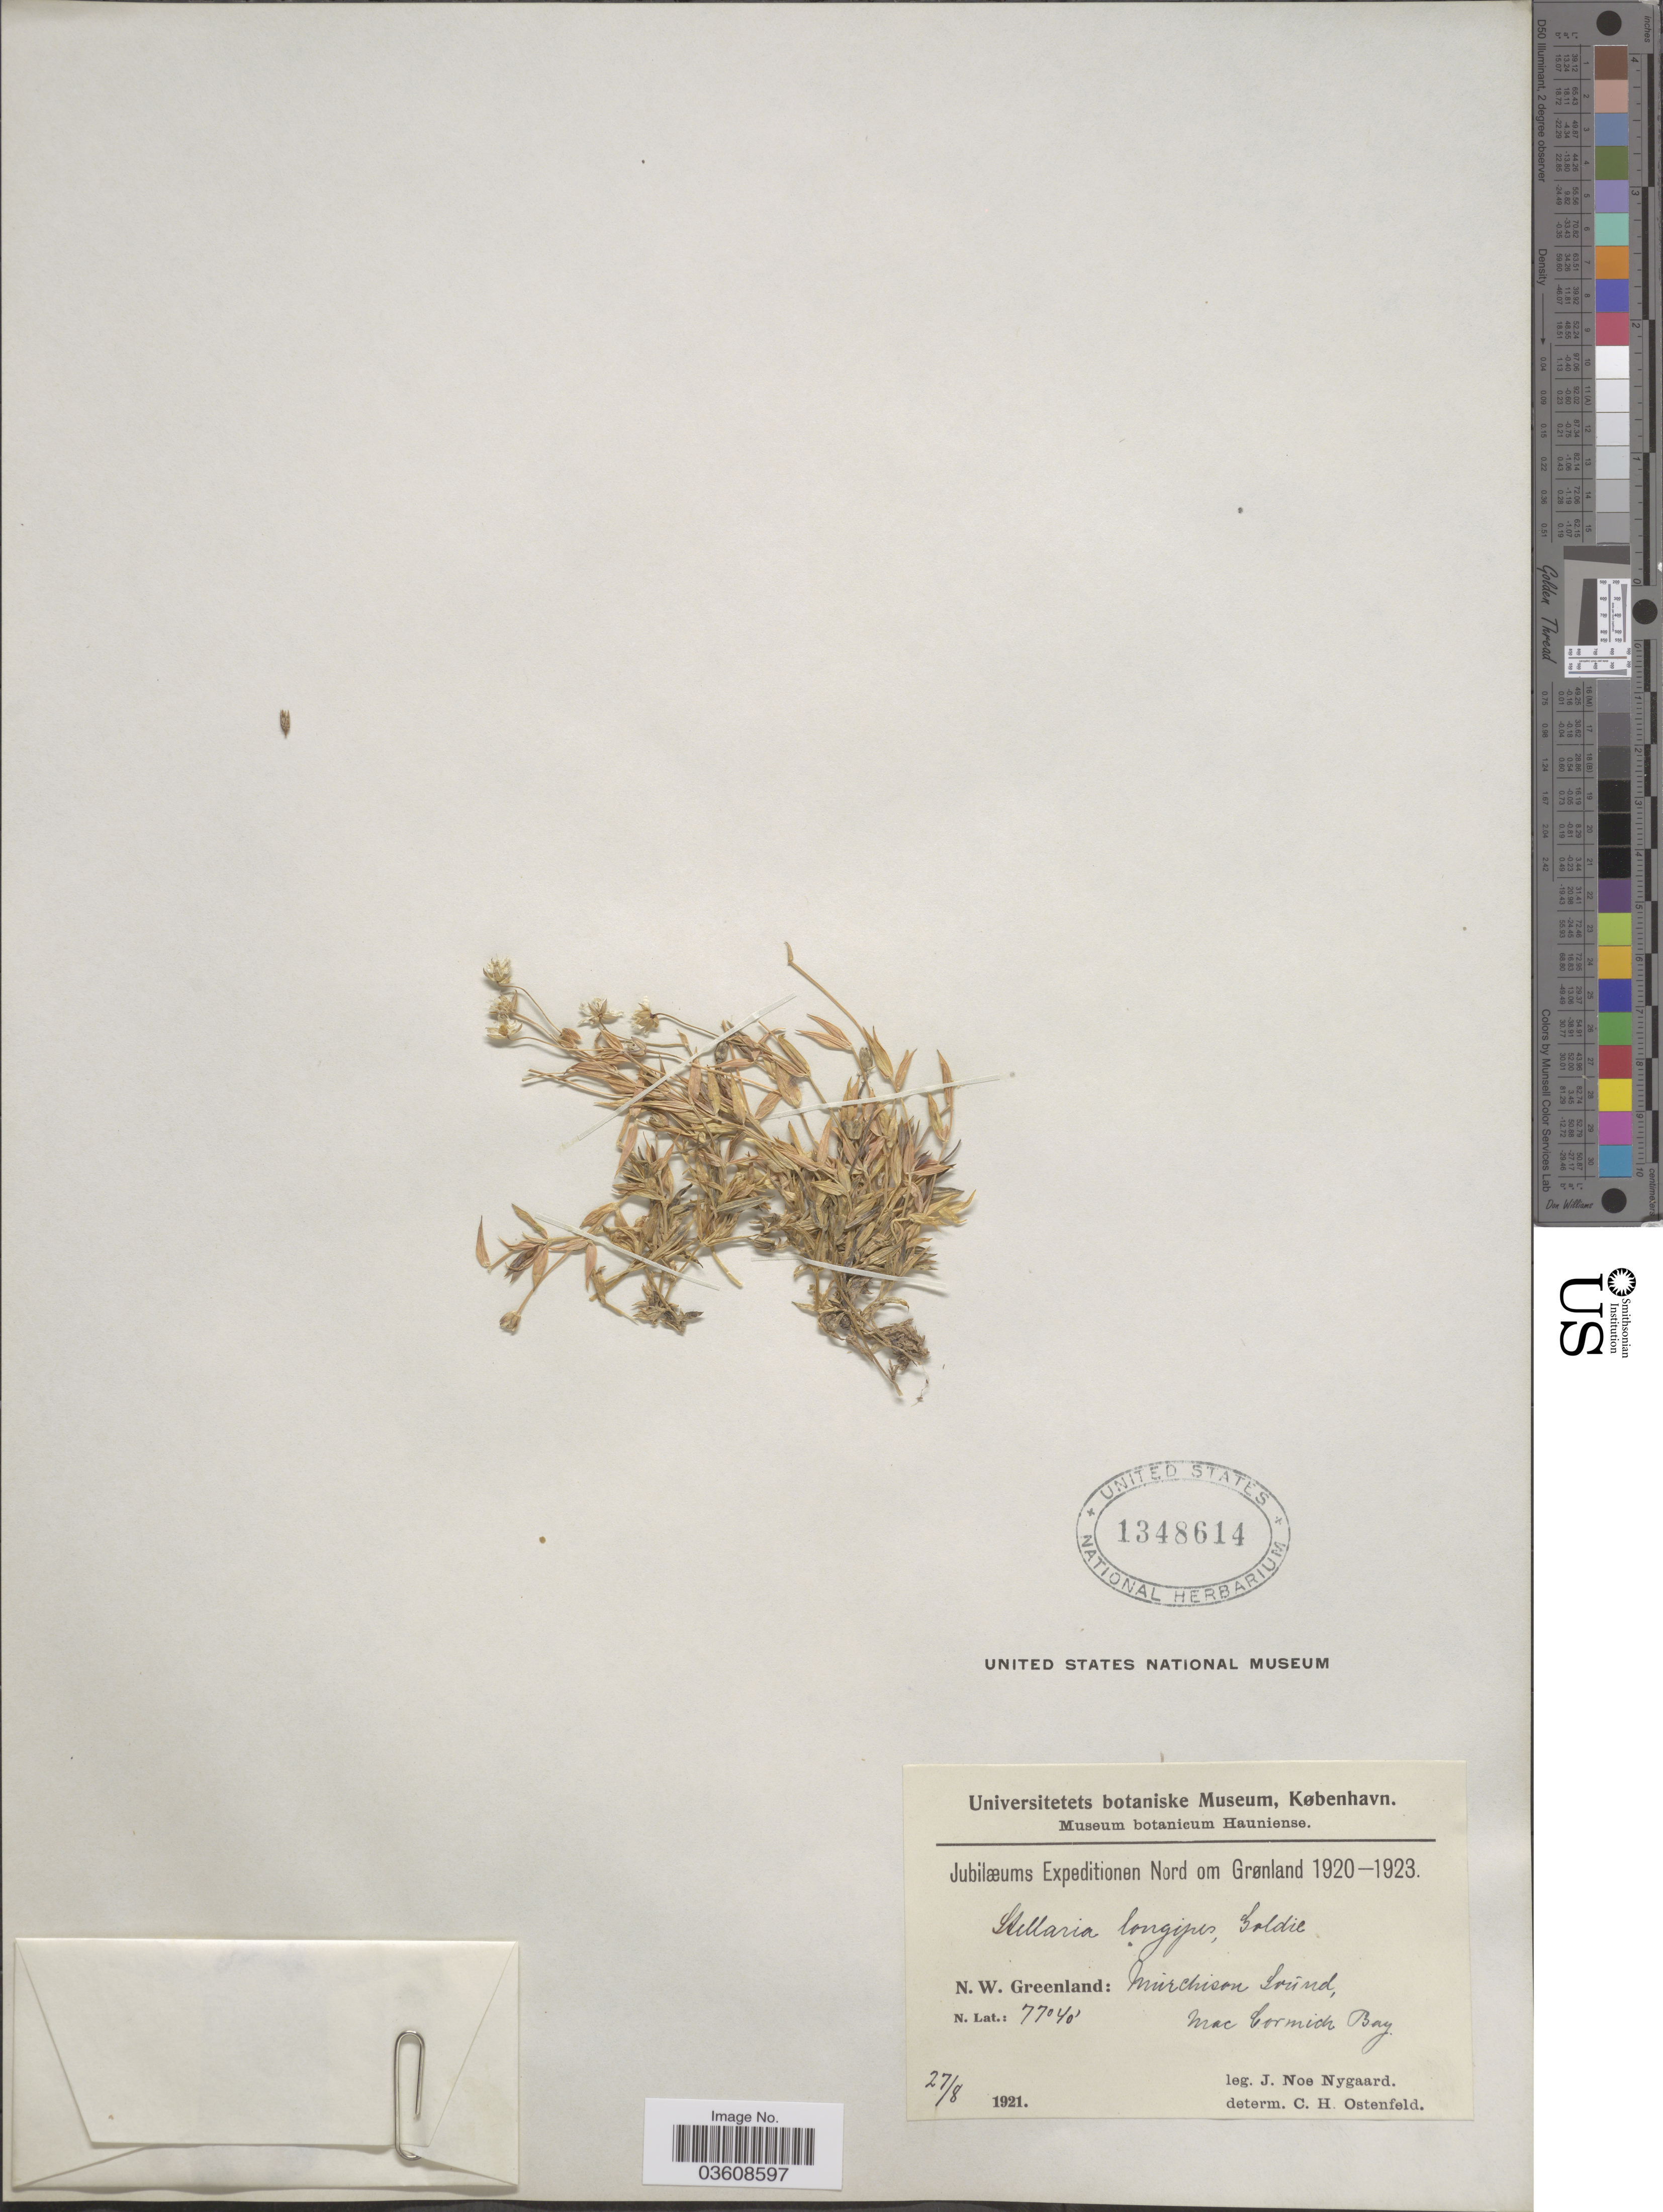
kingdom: Plantae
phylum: Tracheophyta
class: Magnoliopsida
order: Caryophyllales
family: Caryophyllaceae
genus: Stellaria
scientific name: Stellaria longipes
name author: Goldie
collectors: J. Nygaard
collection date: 1921-08-27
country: Greenland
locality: Nord om Grønland. N. W. Greenland: Múrchison Soúnd, Mac Cormich Bay.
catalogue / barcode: US 1348614